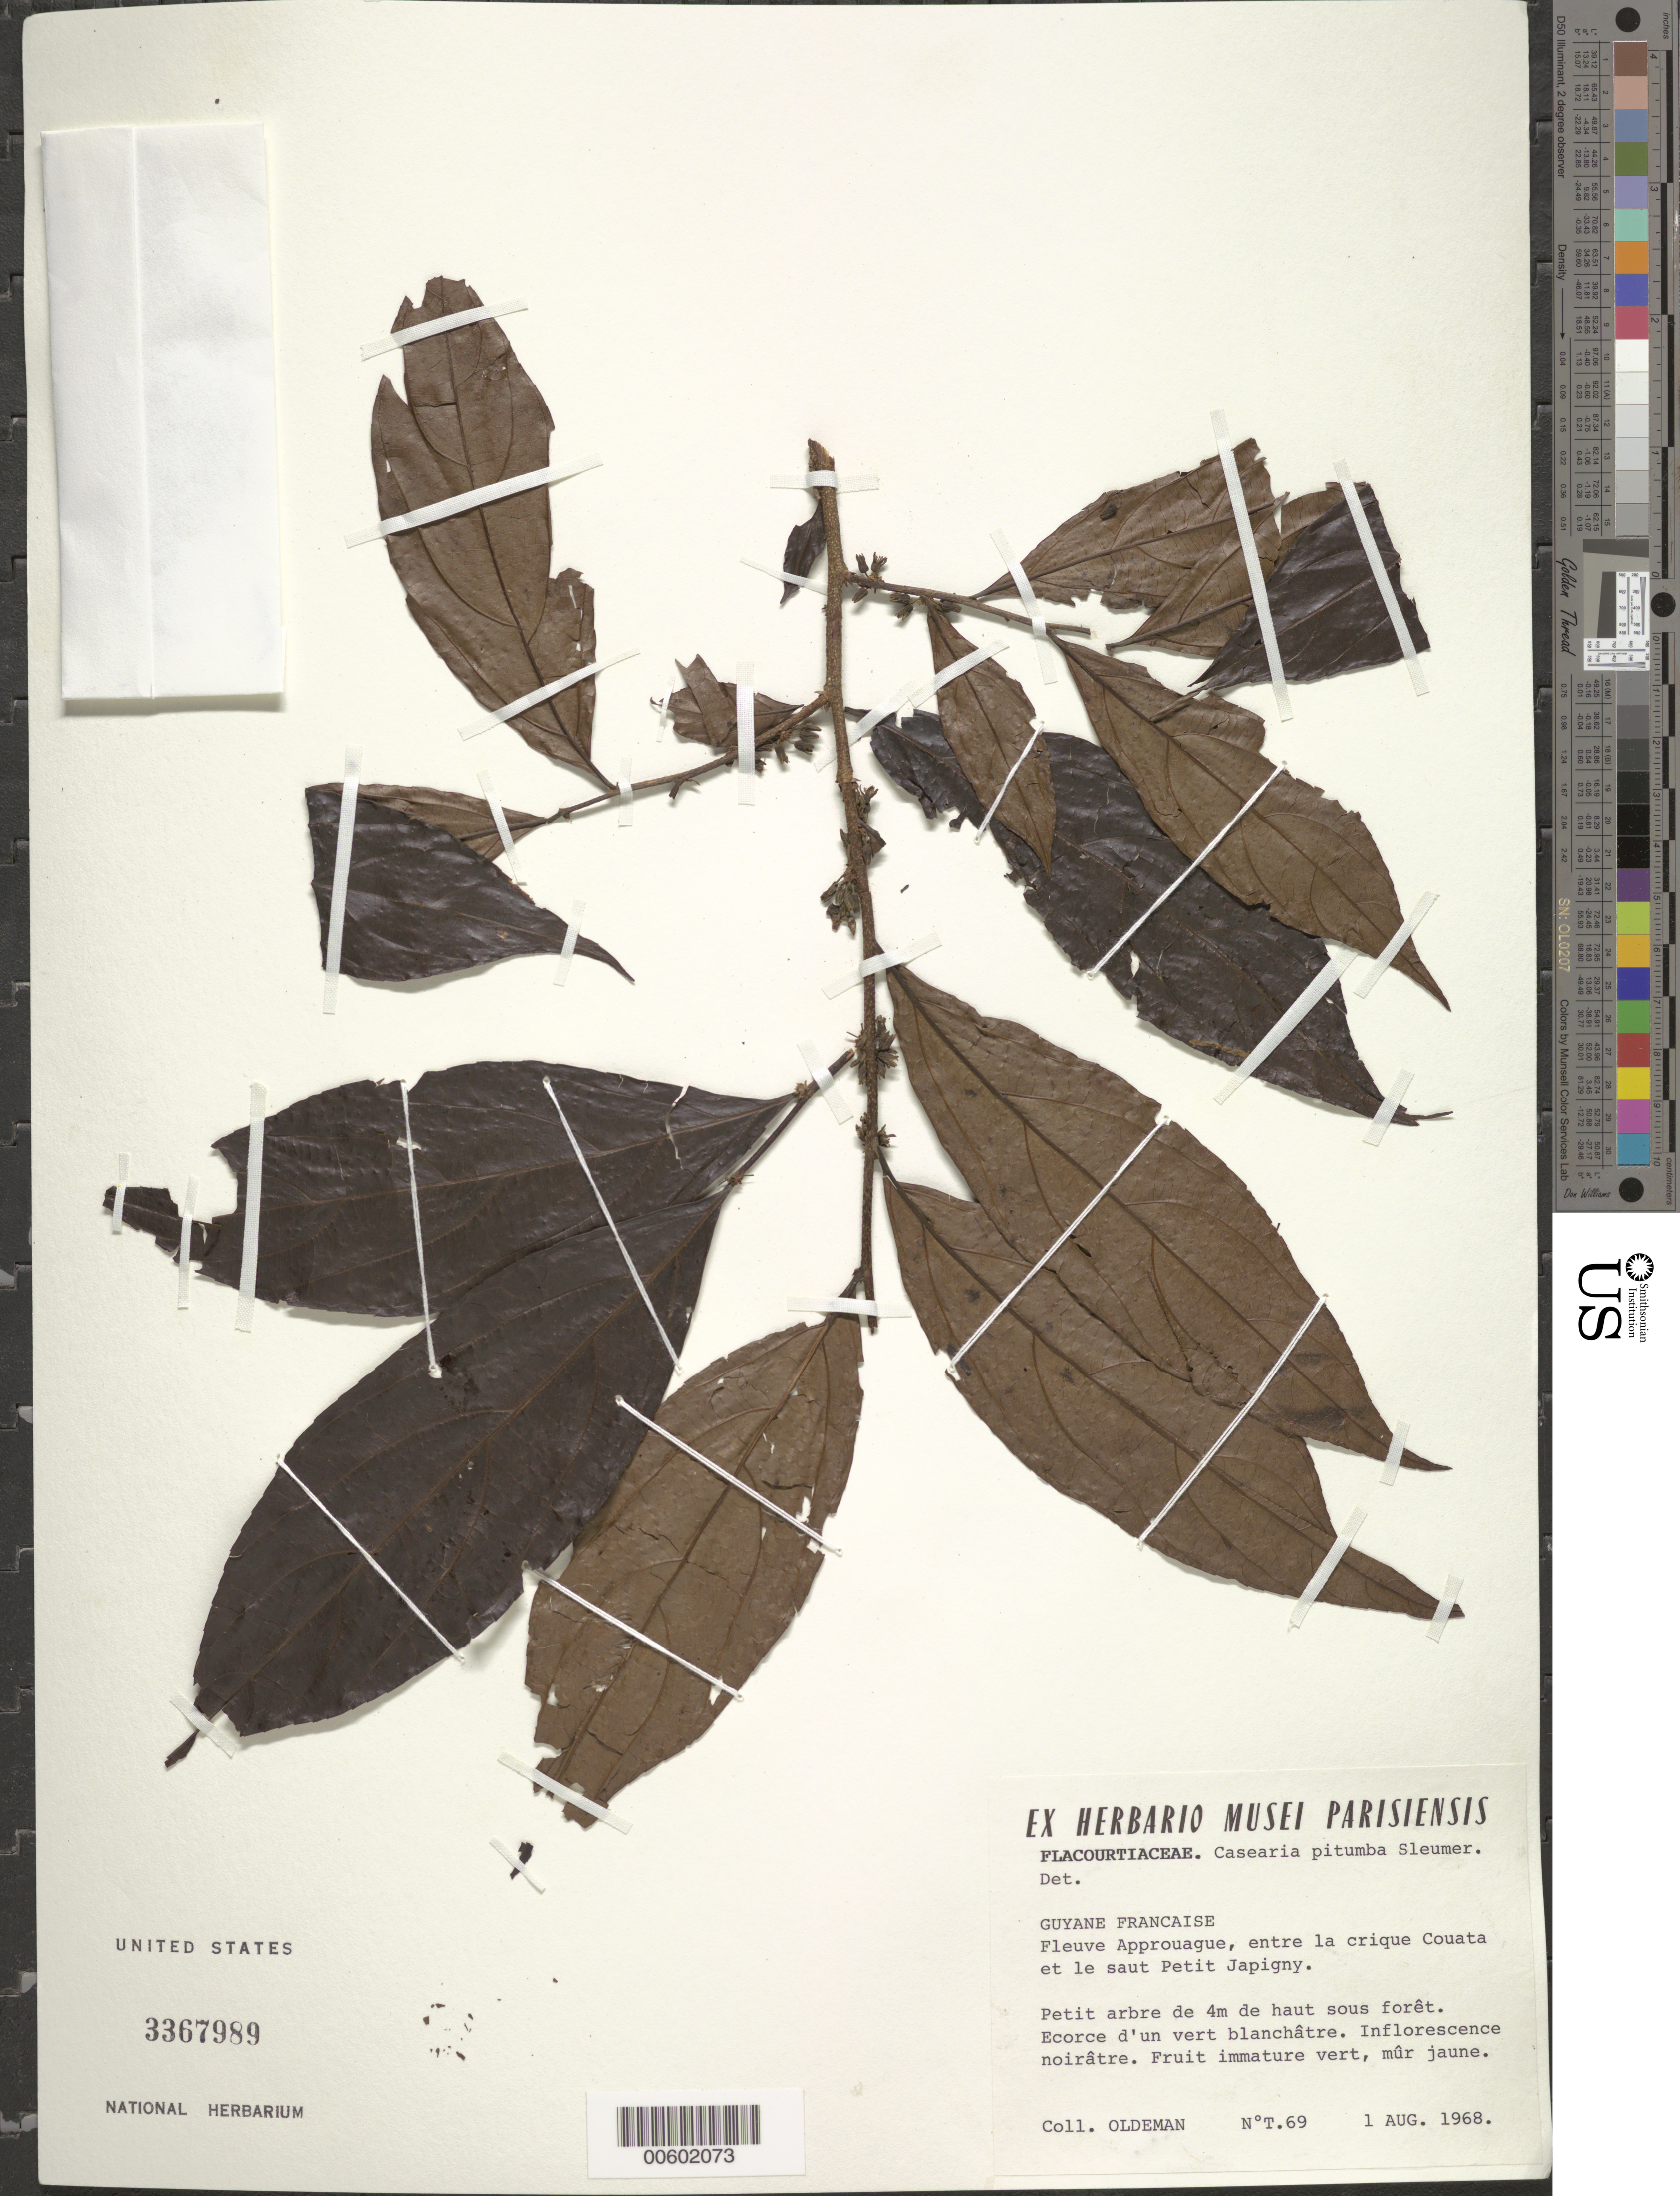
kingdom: Plantae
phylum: Tracheophyta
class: Magnoliopsida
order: Malpighiales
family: Salicaceae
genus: Casearia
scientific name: Casearia pitumba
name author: Sleumer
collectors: R. Oldeman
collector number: T 69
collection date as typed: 1-Aug-68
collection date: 1968-08-01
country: French Guiana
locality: Approuague R., entre la crique Couata et le saut Japigny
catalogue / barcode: US 3367989